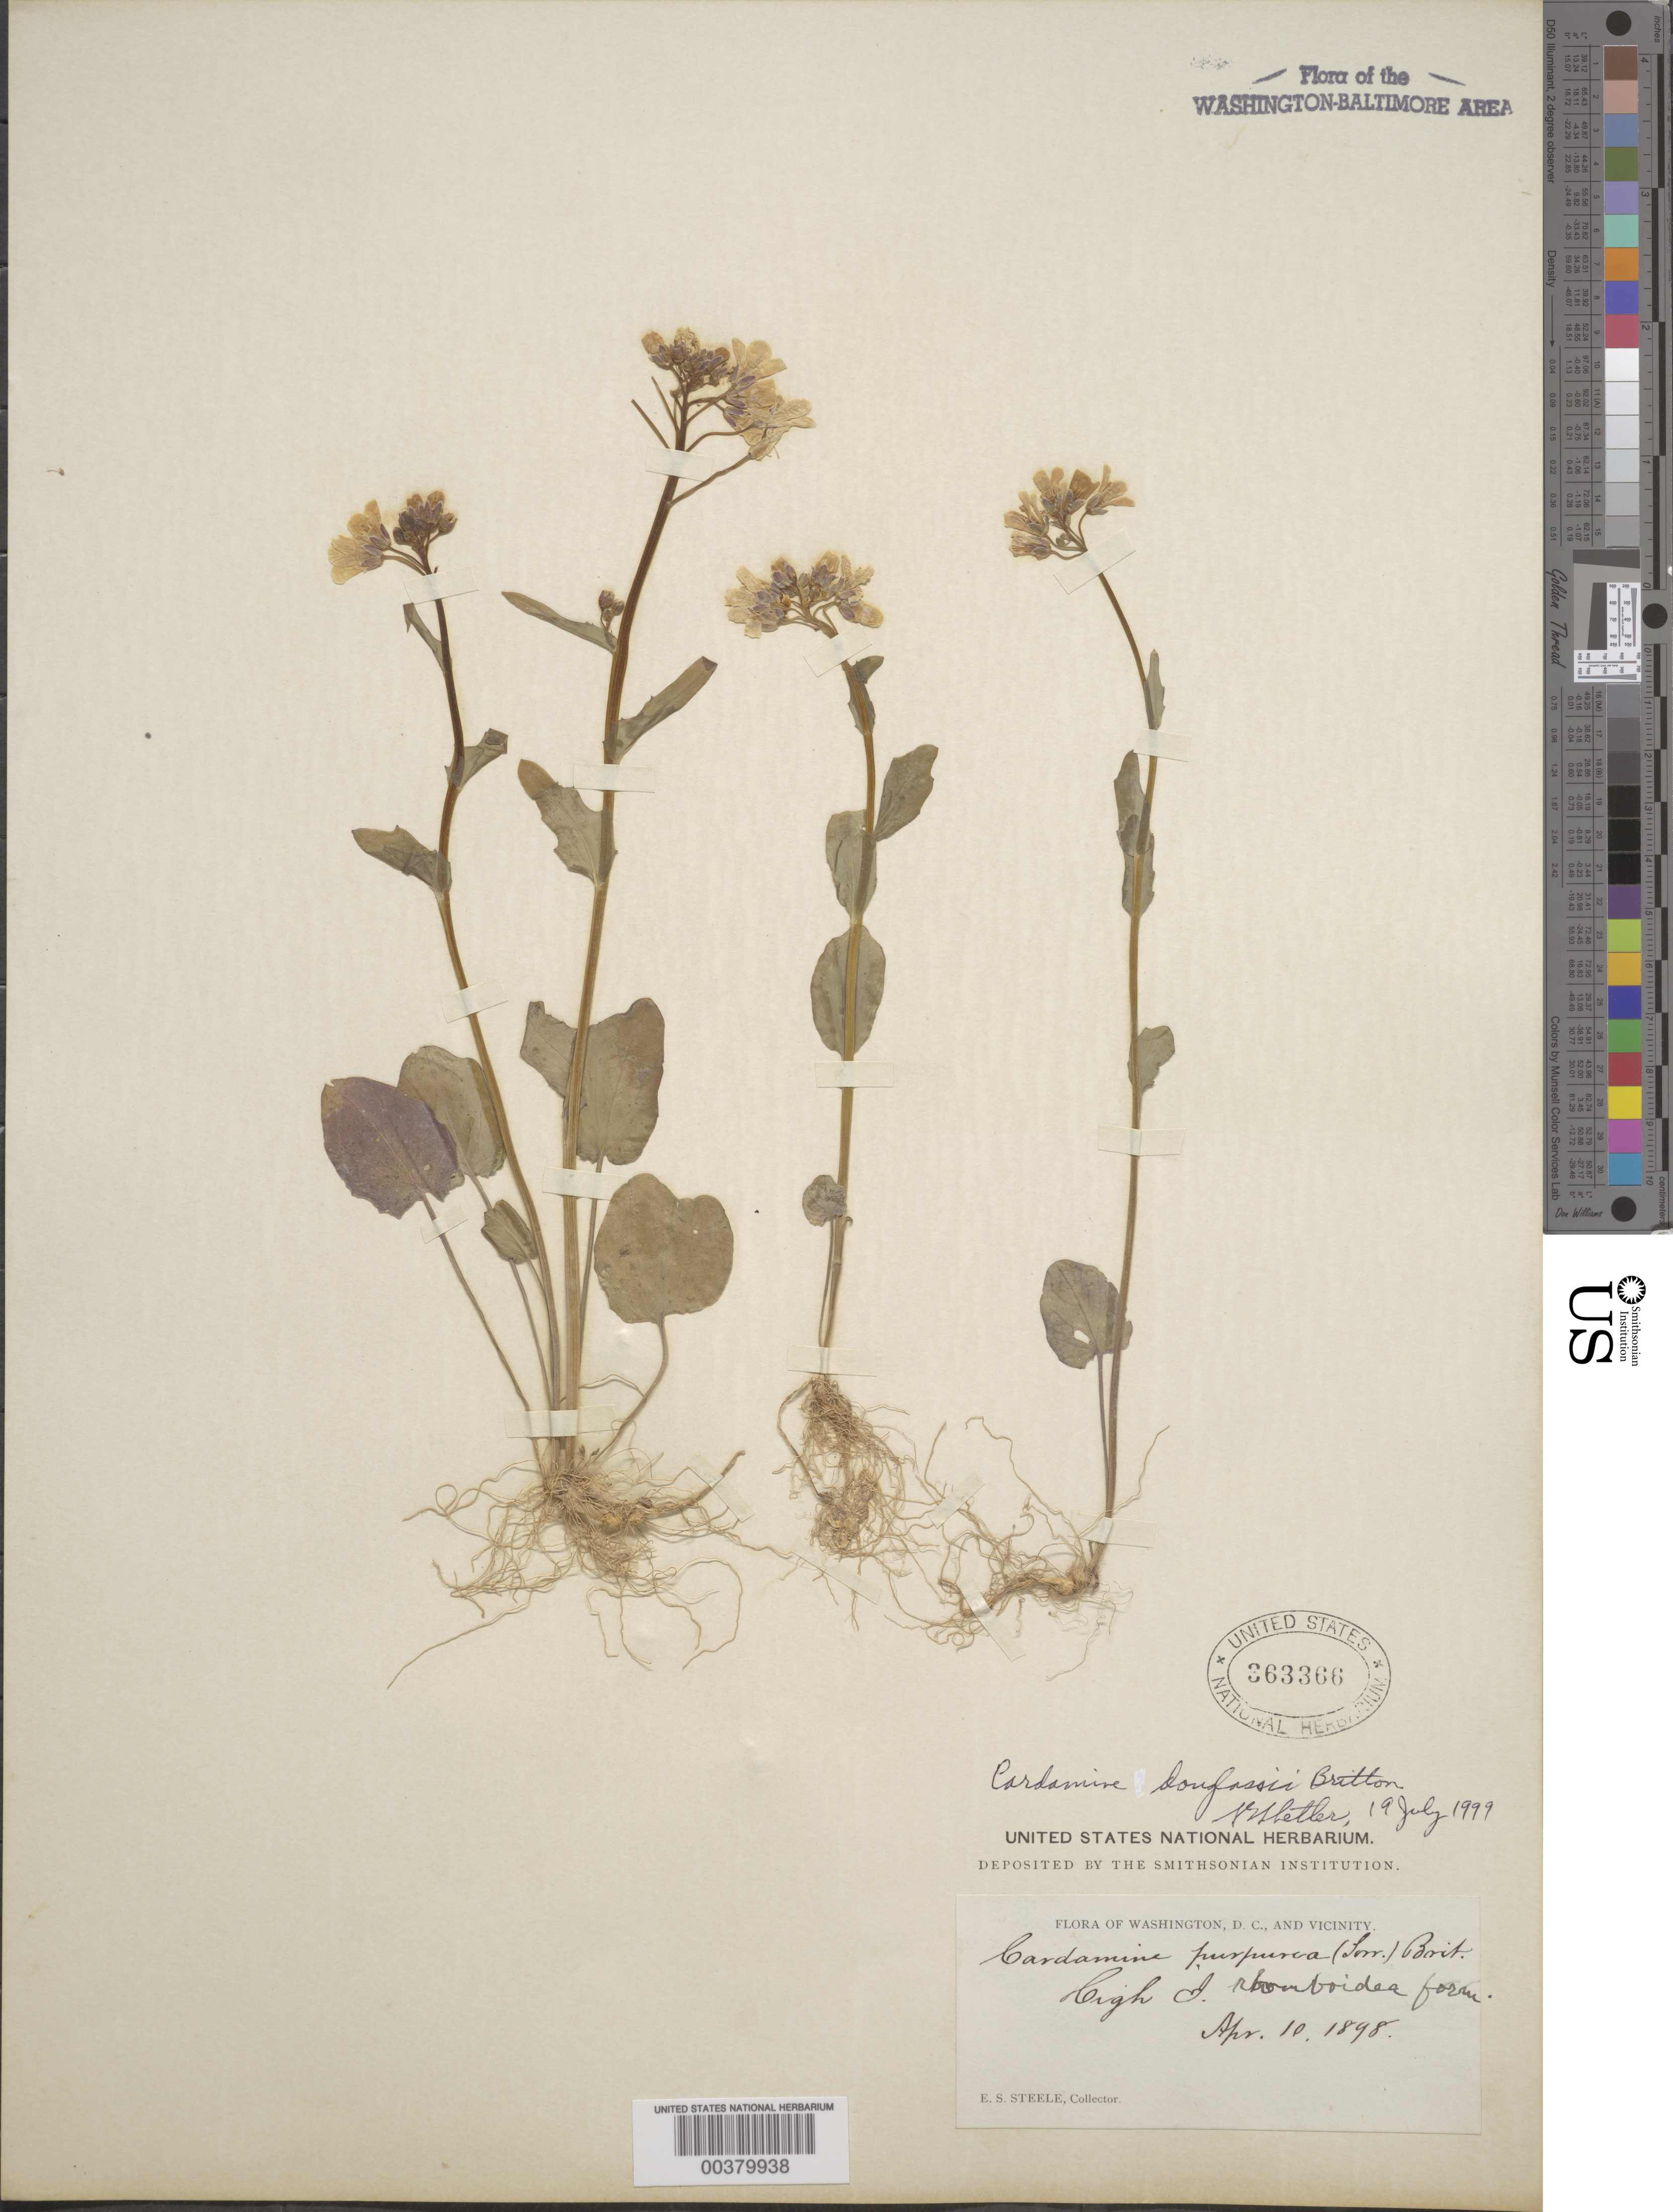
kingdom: Plantae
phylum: Tracheophyta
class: Magnoliopsida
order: Brassicales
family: Brassicaceae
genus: Cardamine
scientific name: Cardamine douglassii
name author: Britton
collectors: E. Steele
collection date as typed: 10 Apr 1898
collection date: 1898-04-10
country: United States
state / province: Maryland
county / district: Montgomery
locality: High Island C. & O. Canal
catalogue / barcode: US 363366